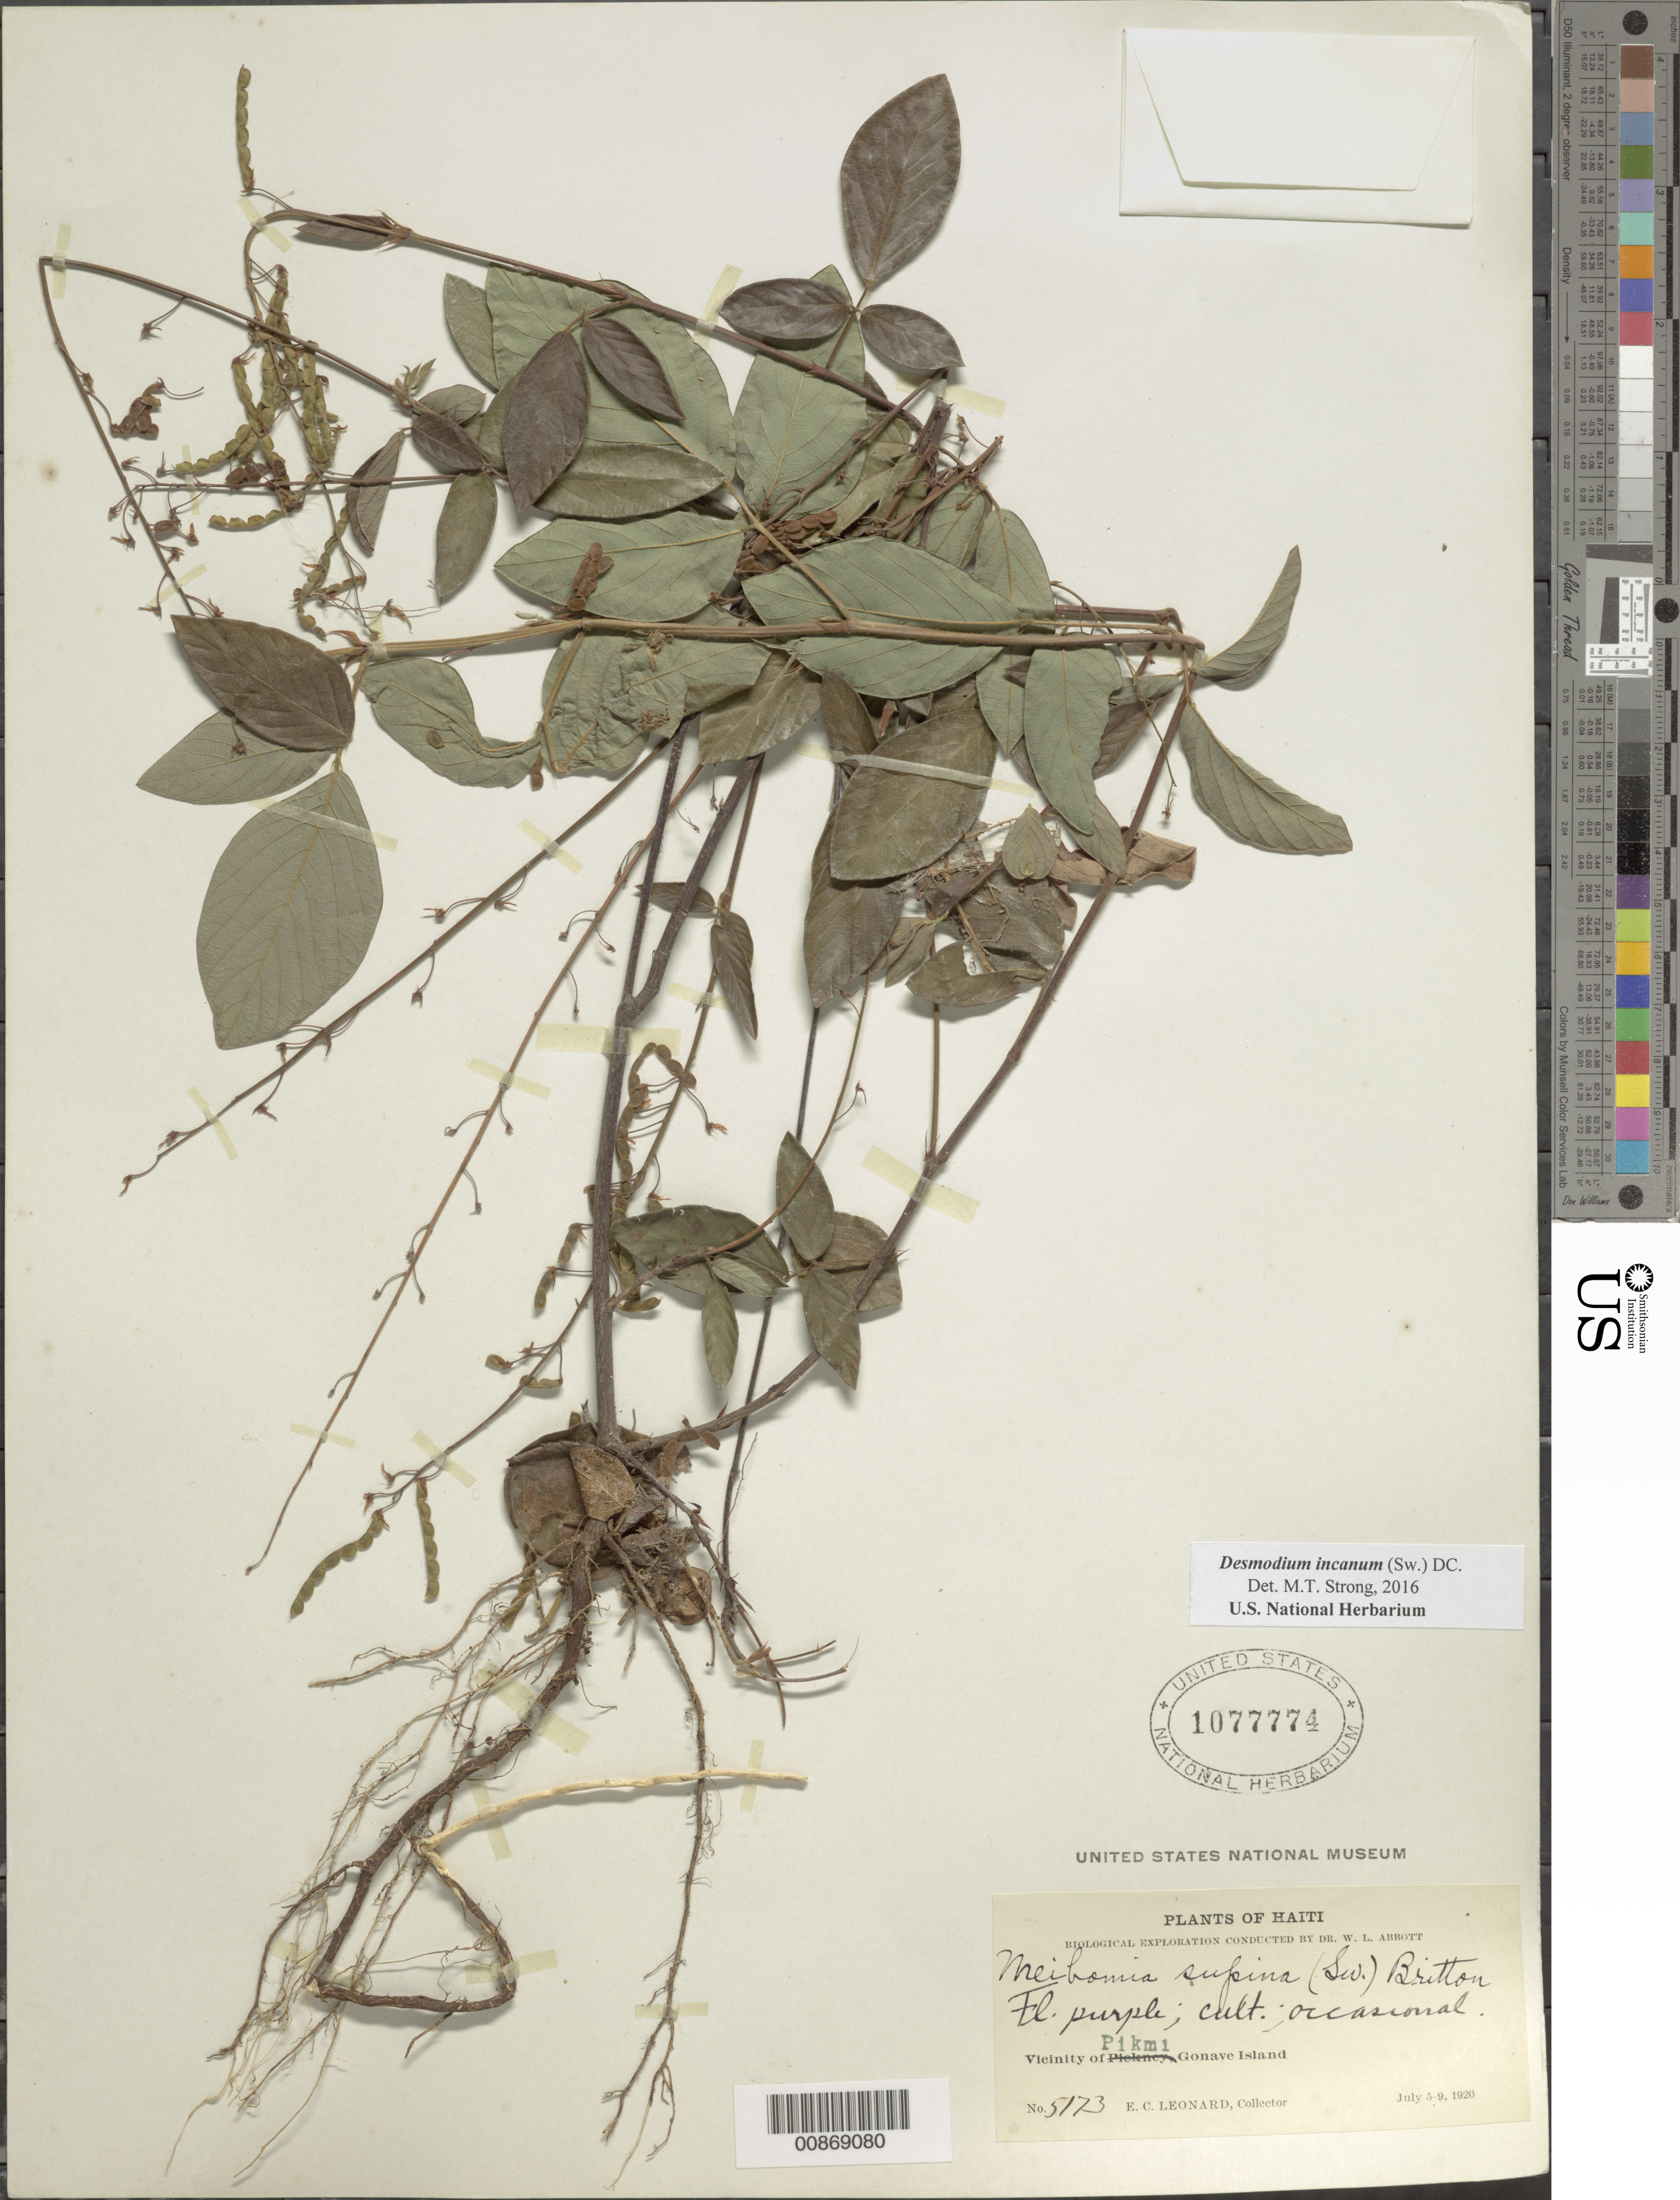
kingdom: Plantae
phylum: Tracheophyta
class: Magnoliopsida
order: Fabales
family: Fabaceae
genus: Desmodium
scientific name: Desmodium incanum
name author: (Sw.) DC.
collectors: E. C. Leonard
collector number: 5173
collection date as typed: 05 Jul 1920 to 09 Jul 1920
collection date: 1920-07-05/1920-07-09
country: Haiti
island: Île de la Gonâve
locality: Vicinity of Pikmi, Gonave Island.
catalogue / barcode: US 1077774